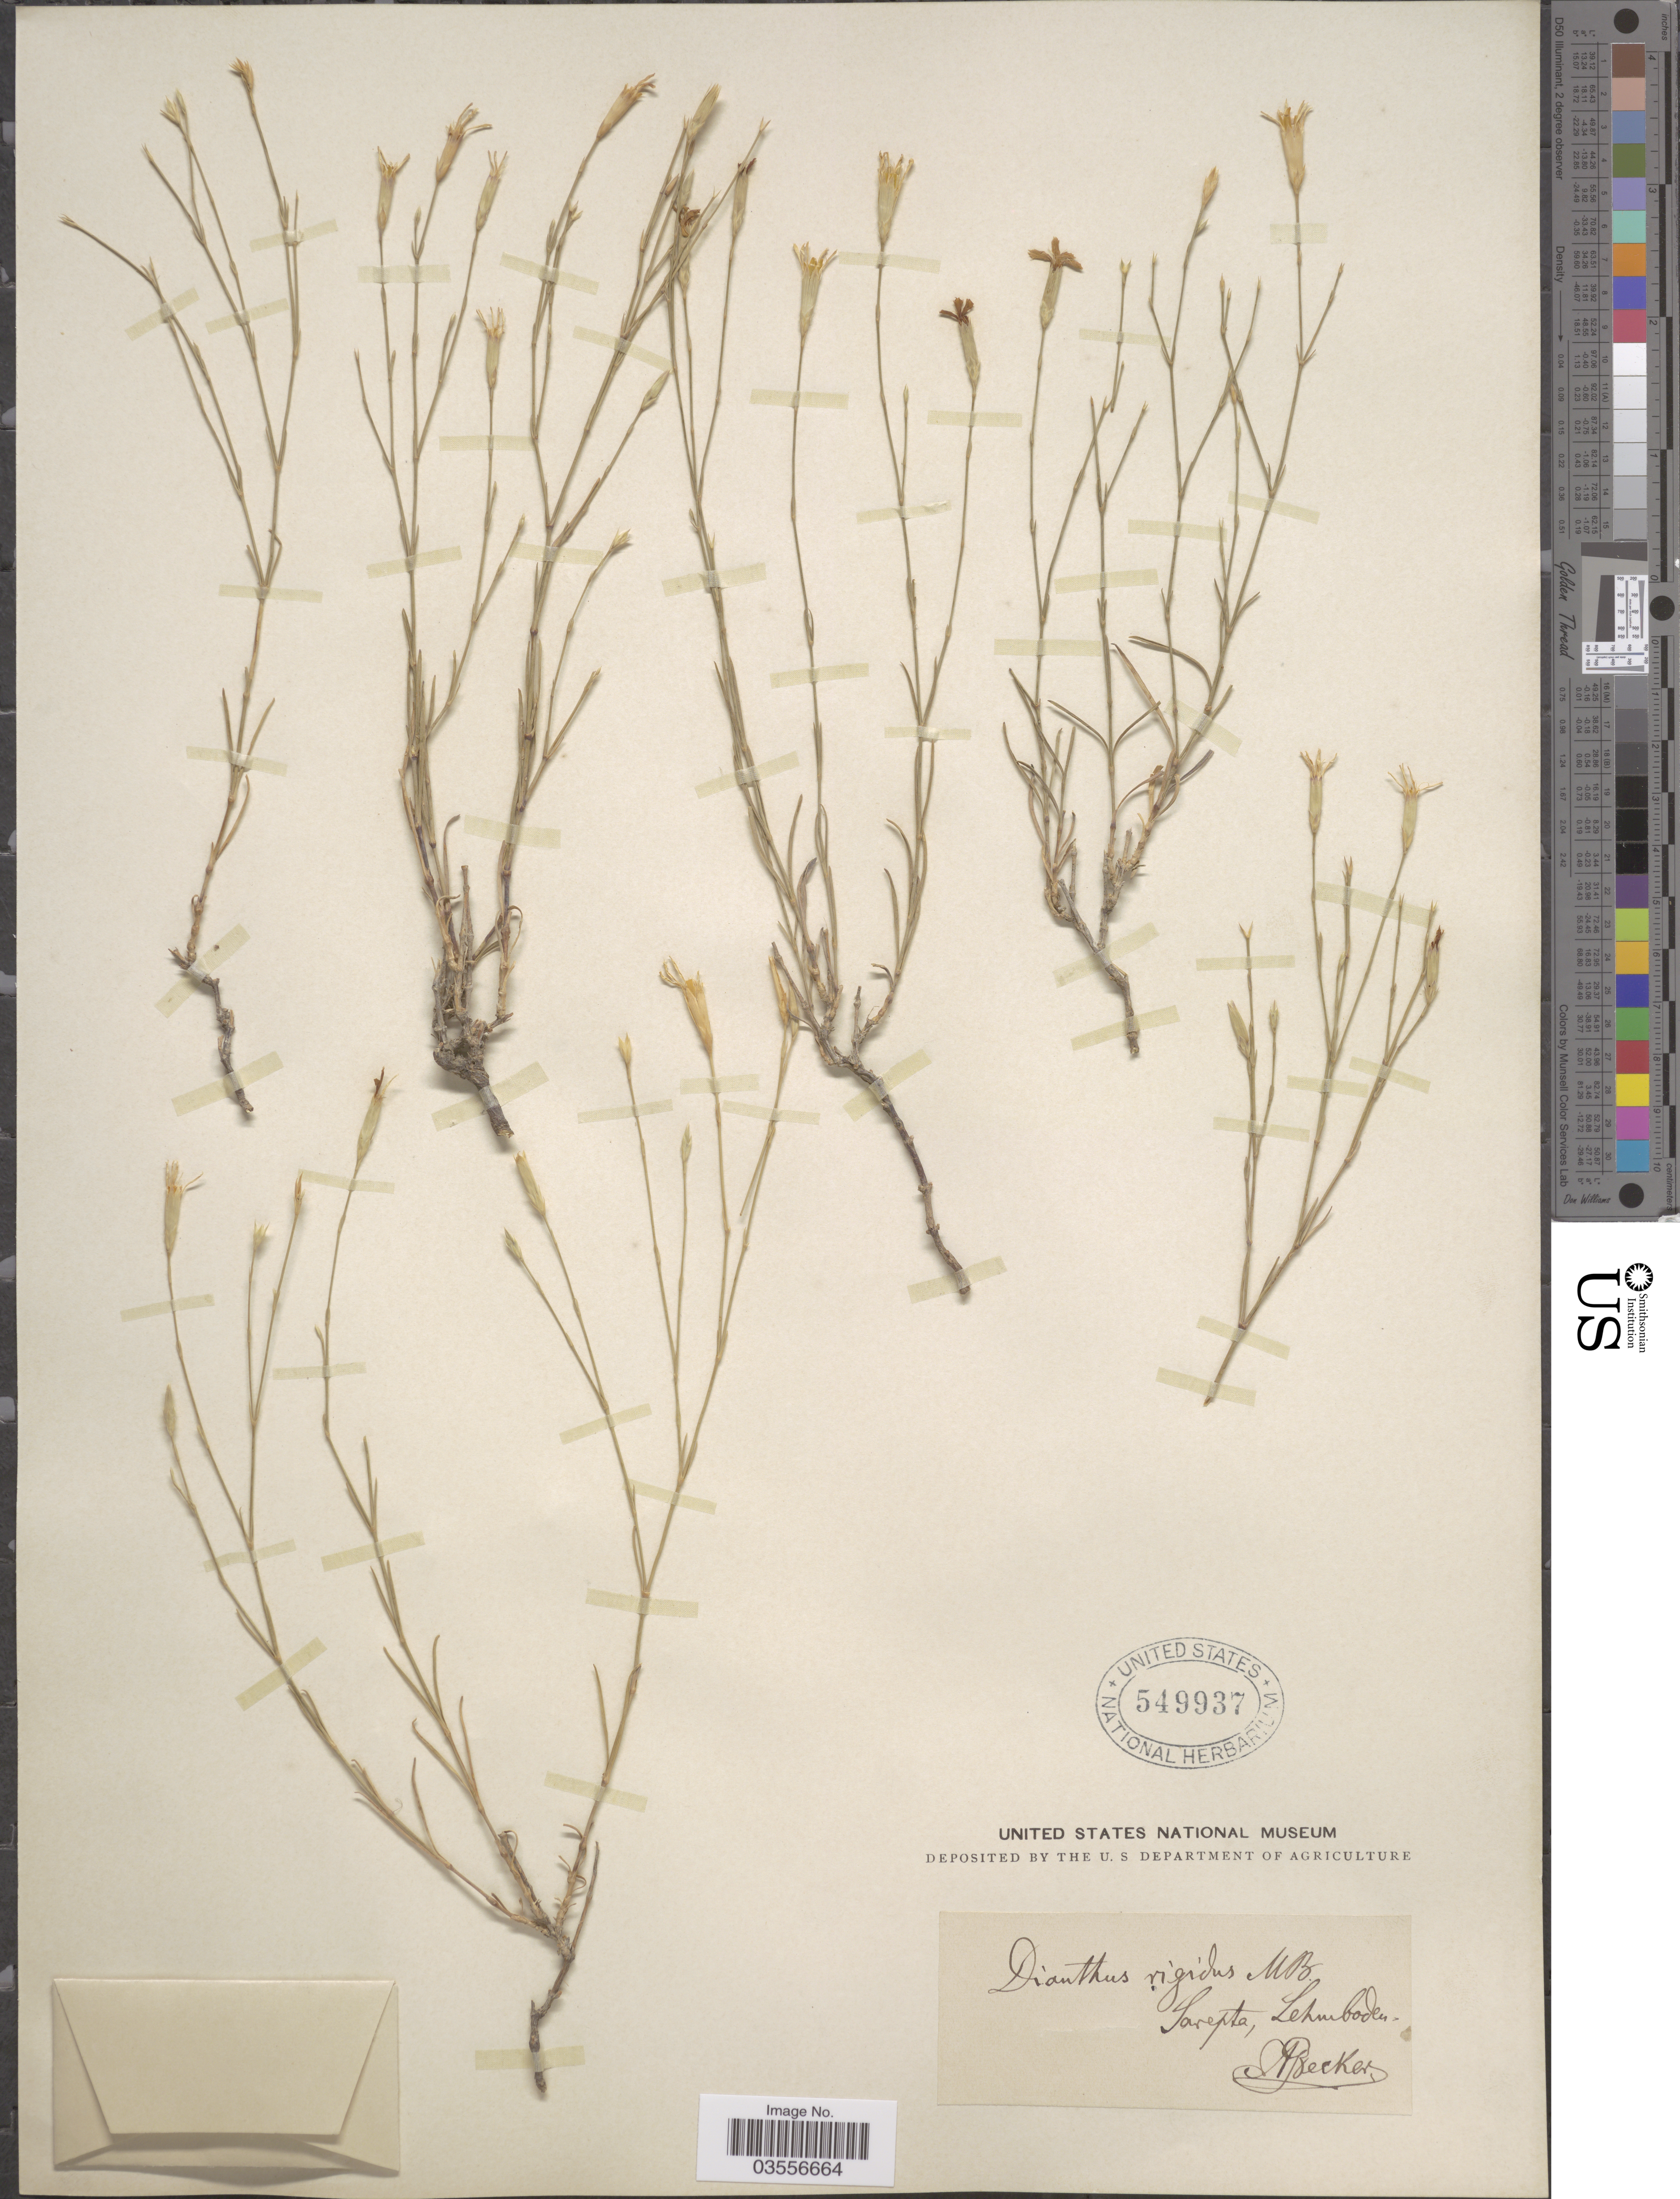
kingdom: Plantae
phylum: Tracheophyta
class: Magnoliopsida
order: Caryophyllales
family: Caryophyllaceae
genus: Dianthus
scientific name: Dianthus rigidus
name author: M. Bieb.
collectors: A. Becker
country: Russian Federation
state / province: Volgograd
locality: Sarepta, Lehmboden.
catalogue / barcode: US 549937